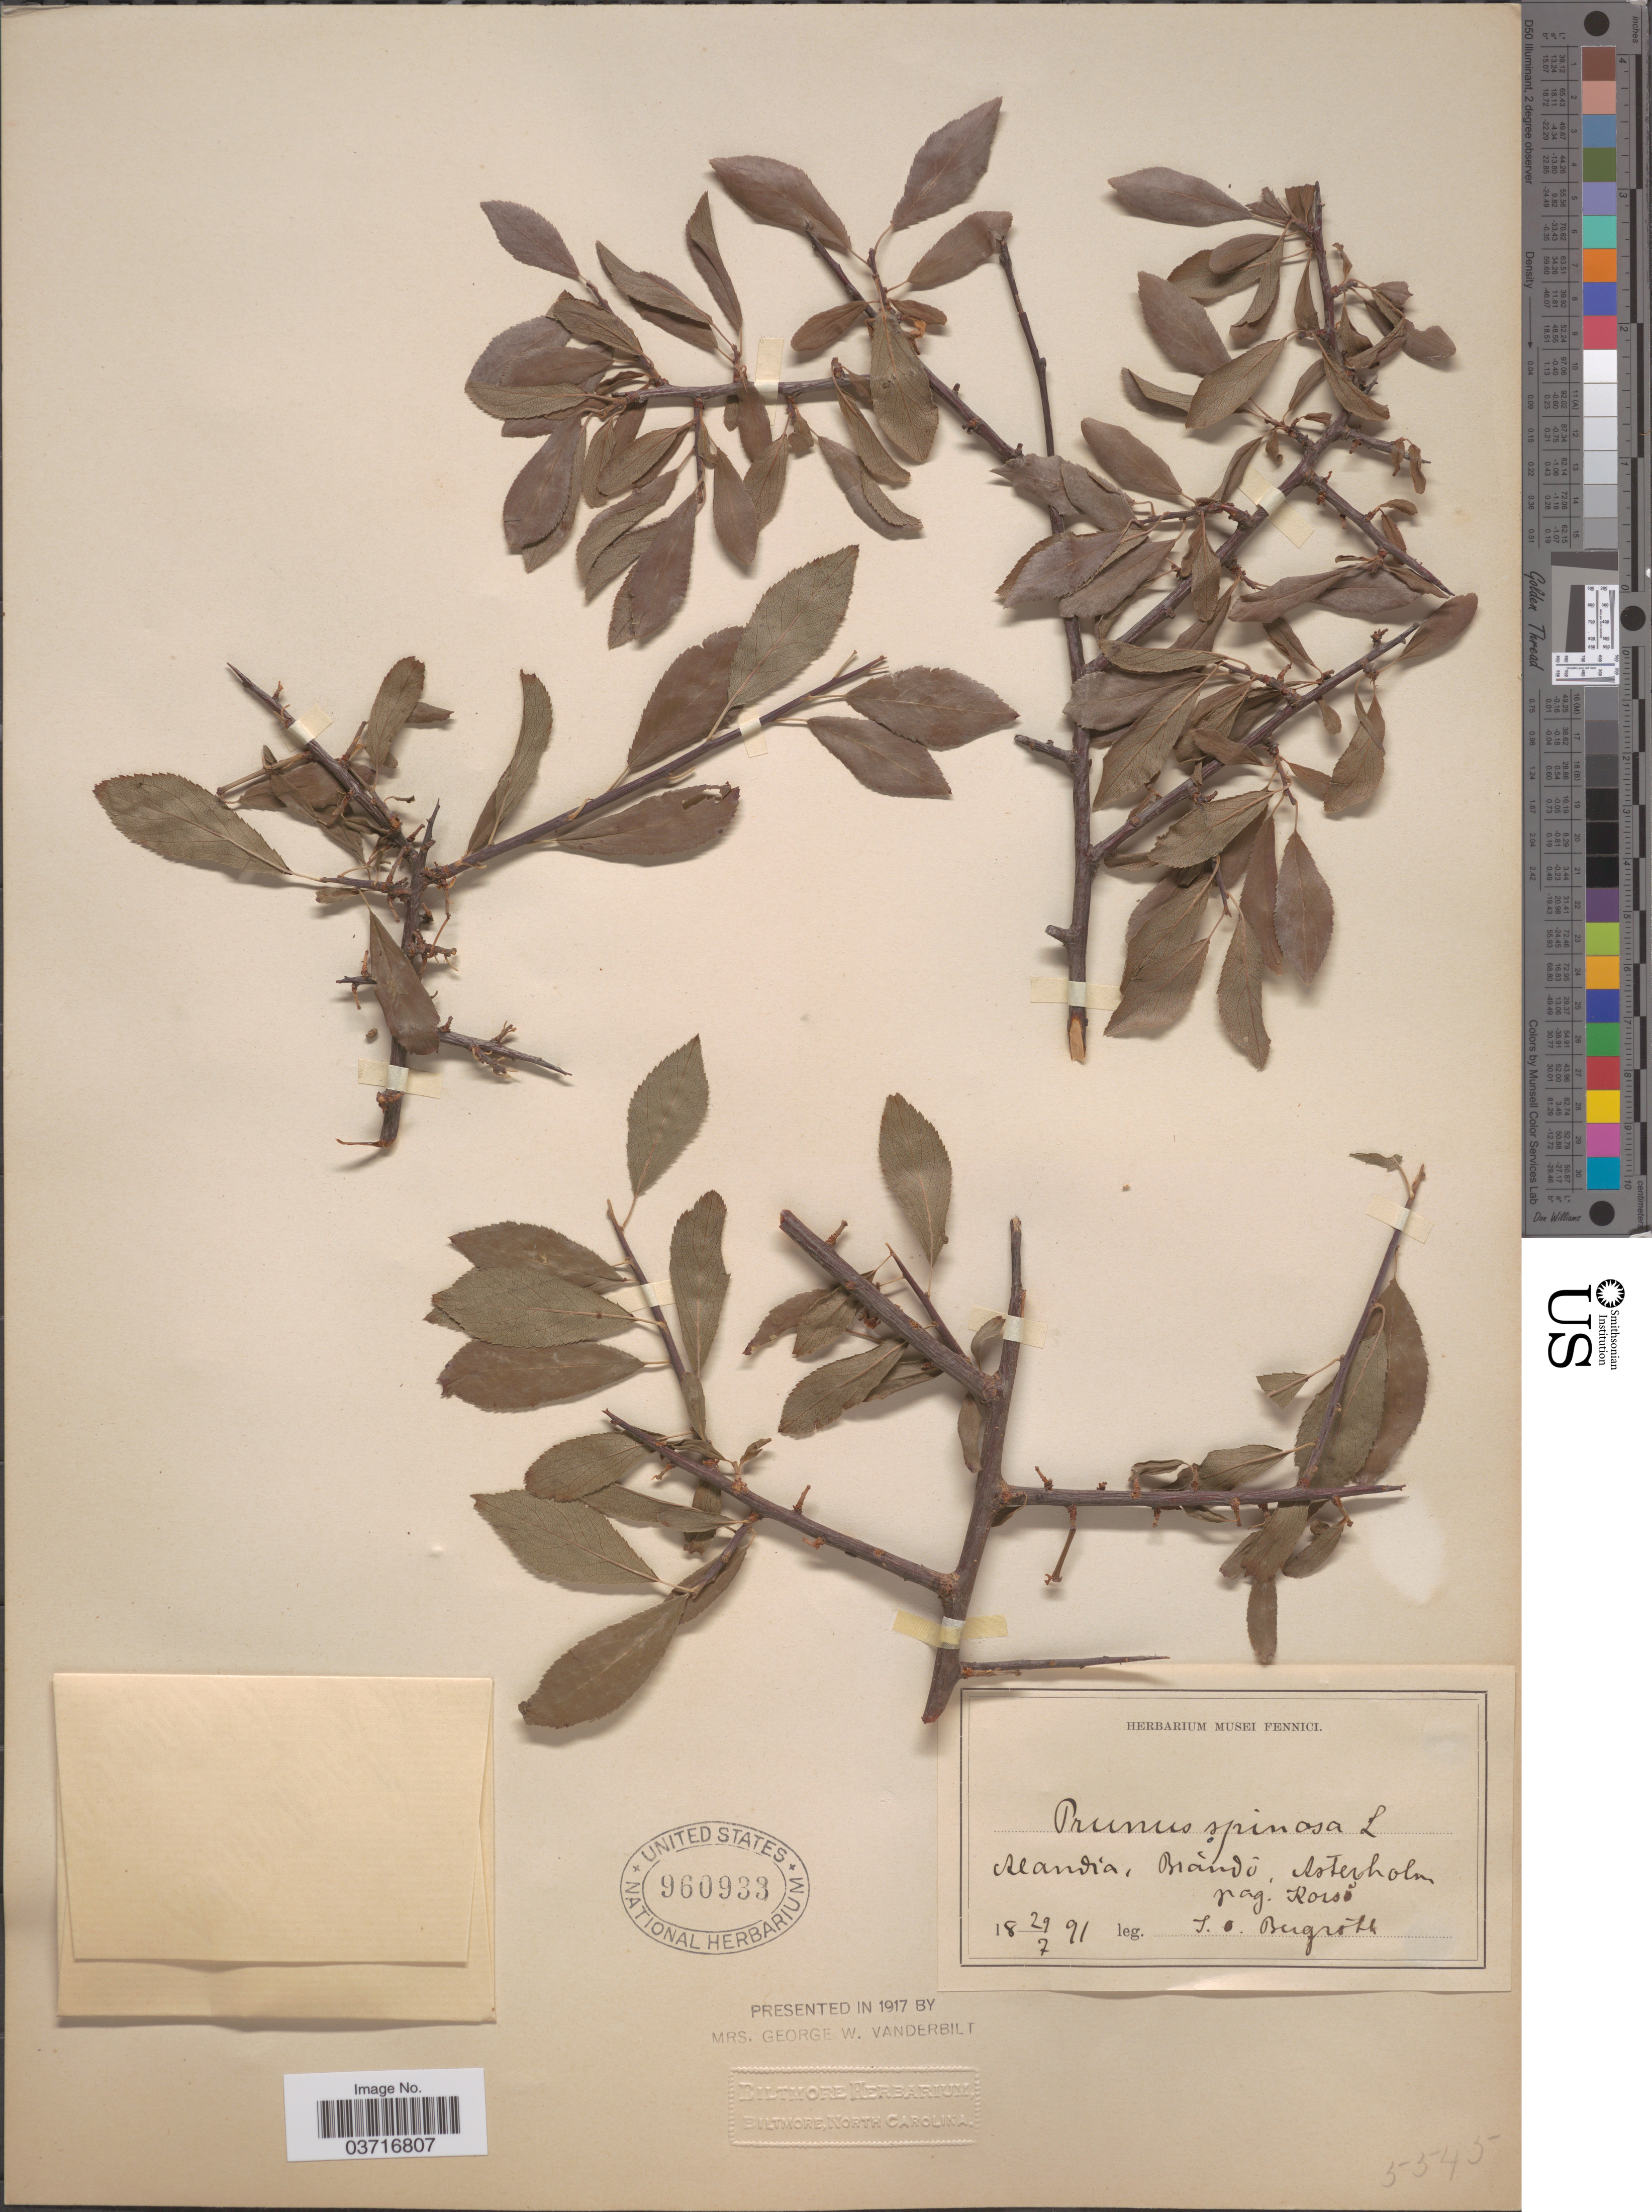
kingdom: Plantae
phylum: Tracheophyta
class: Magnoliopsida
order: Rosales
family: Rosaceae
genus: Prunus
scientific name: Prunus insititia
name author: L.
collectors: T. Bergroth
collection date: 1891-07-29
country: Finland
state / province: Ahvenanmaa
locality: Alandia, Brando, Asterholm.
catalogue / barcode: US 960933